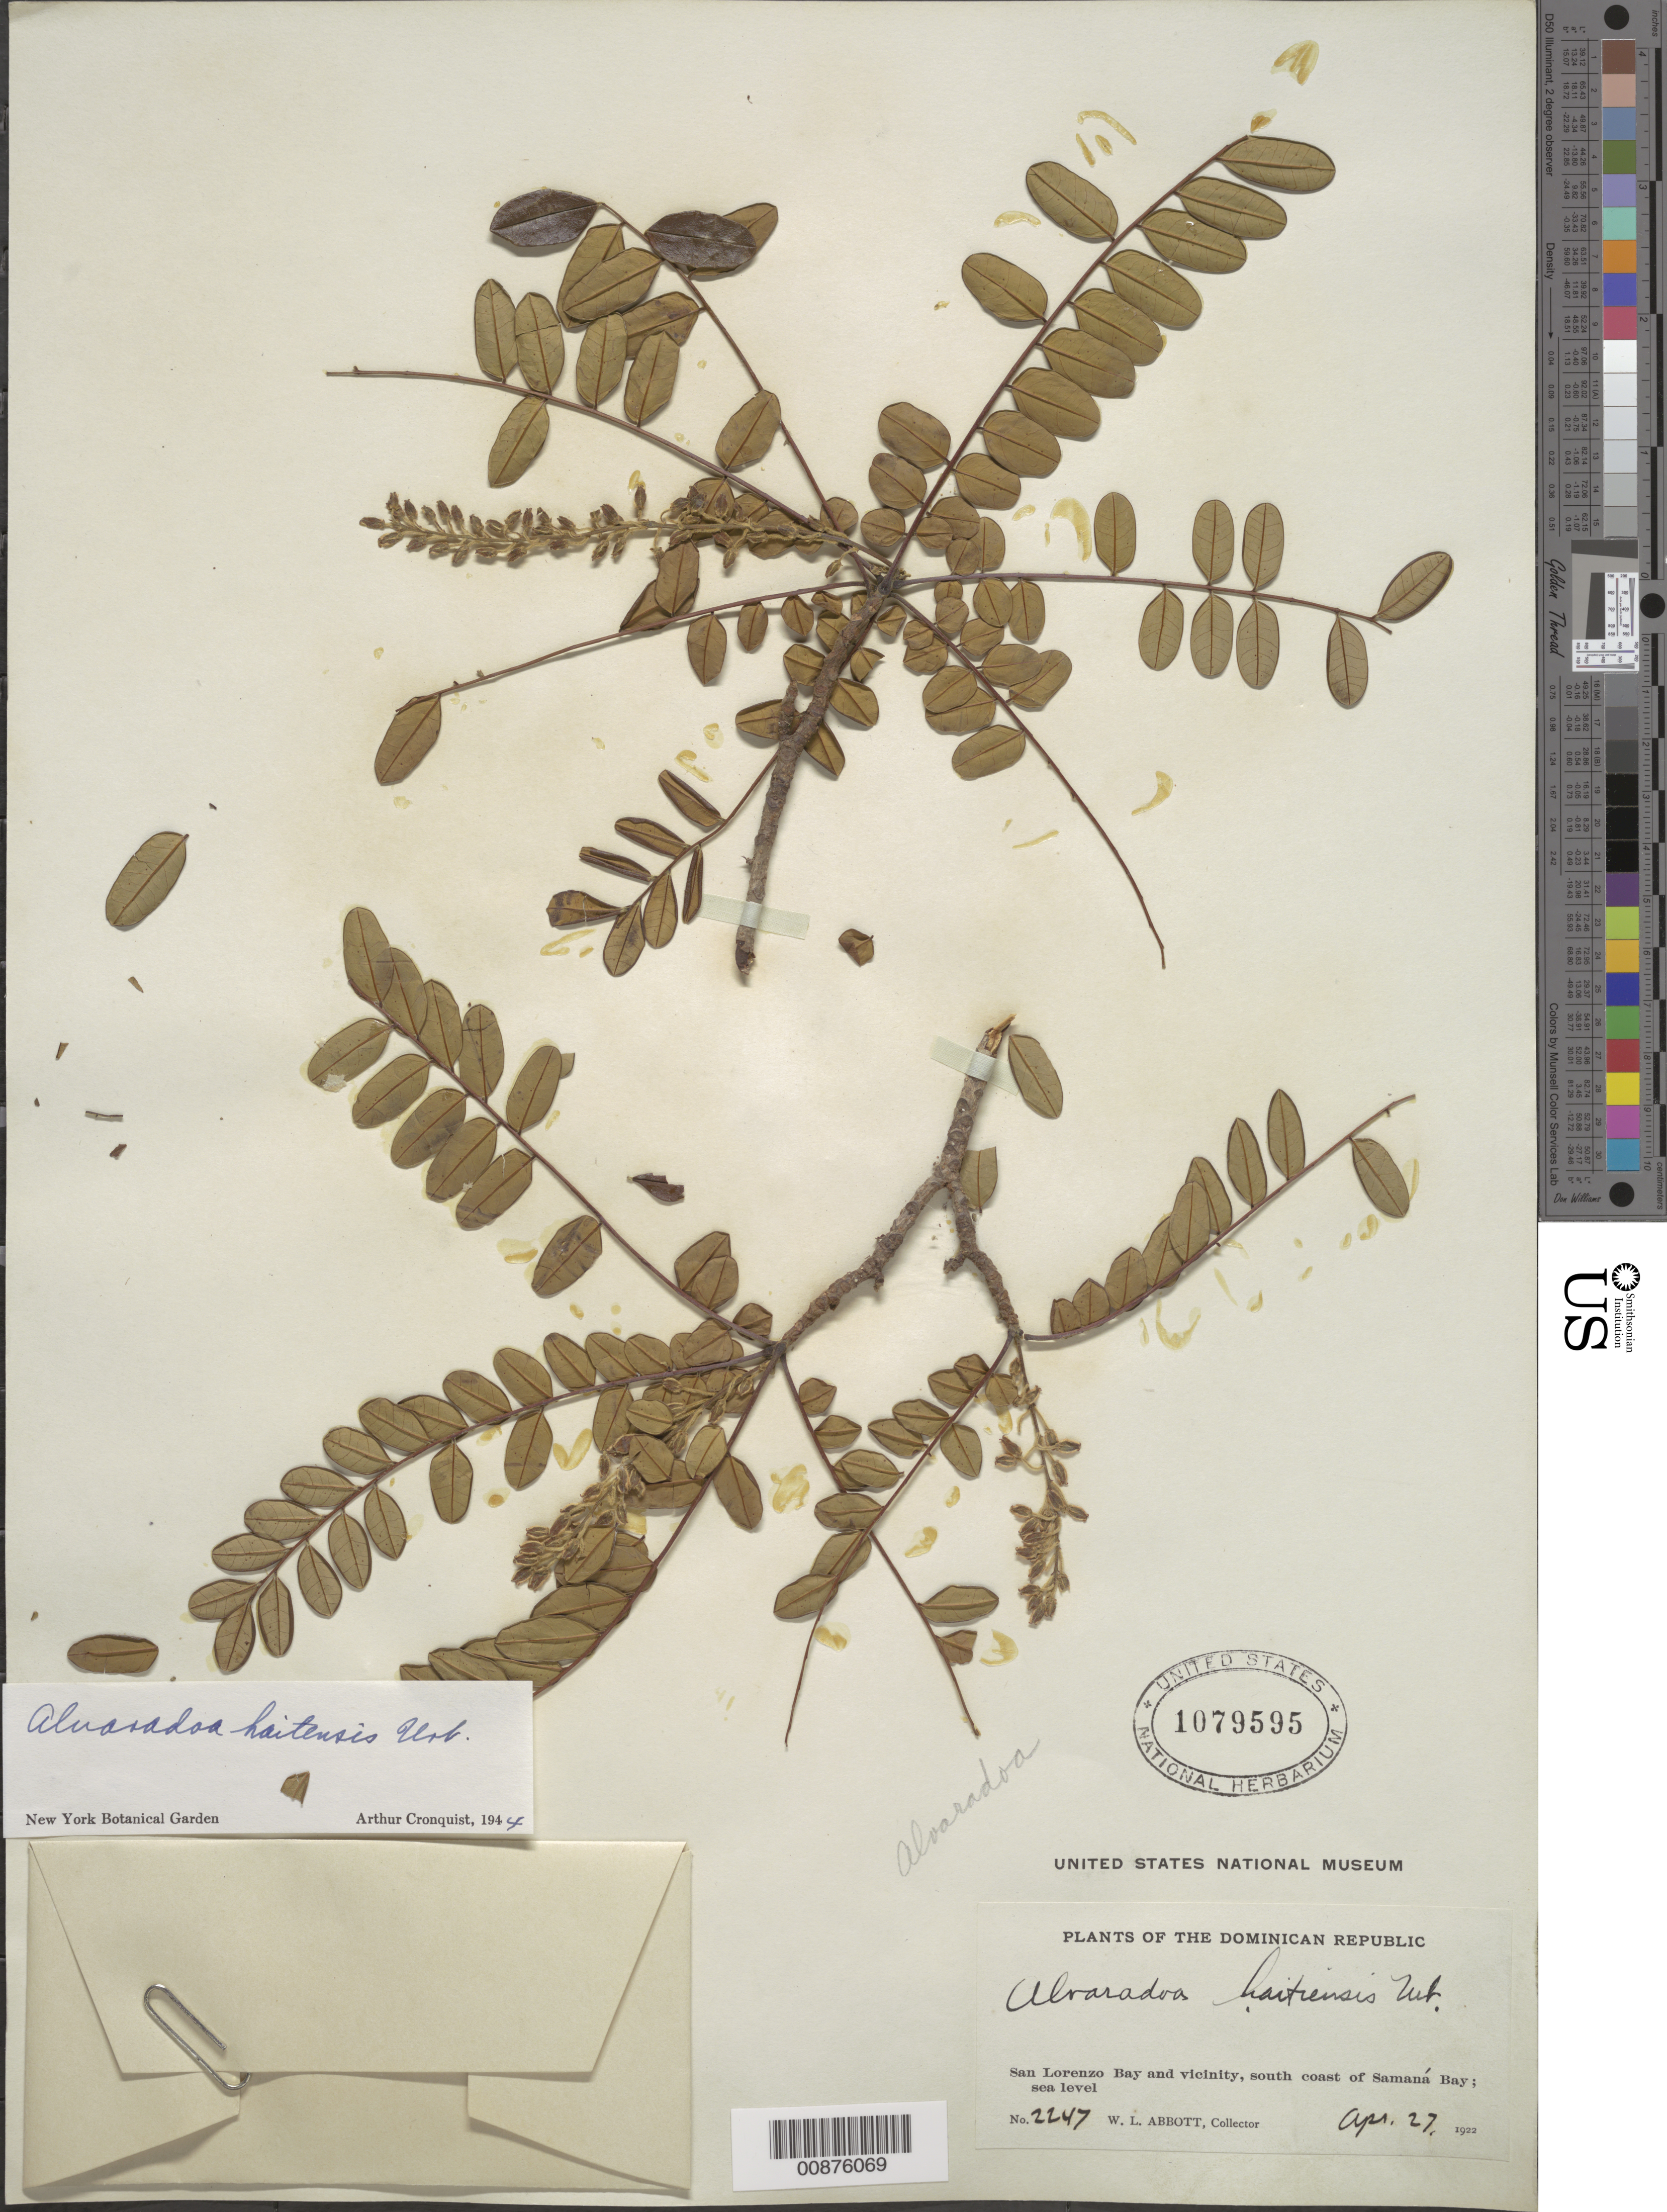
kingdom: Plantae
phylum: Tracheophyta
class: Magnoliopsida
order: Picramniales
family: Picramniaceae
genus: Alvaradoa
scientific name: Alvaradoa haitiensis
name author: Urb.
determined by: Cronquist, A. J.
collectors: W. L. Abbott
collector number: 2247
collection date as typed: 27 Apr 1922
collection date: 1922-04-27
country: Dominican Republic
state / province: Samana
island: Hispaniola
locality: San Lorenzo Bay and vicinity, south coast of Samaná Bay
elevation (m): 0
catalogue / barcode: US 1079595